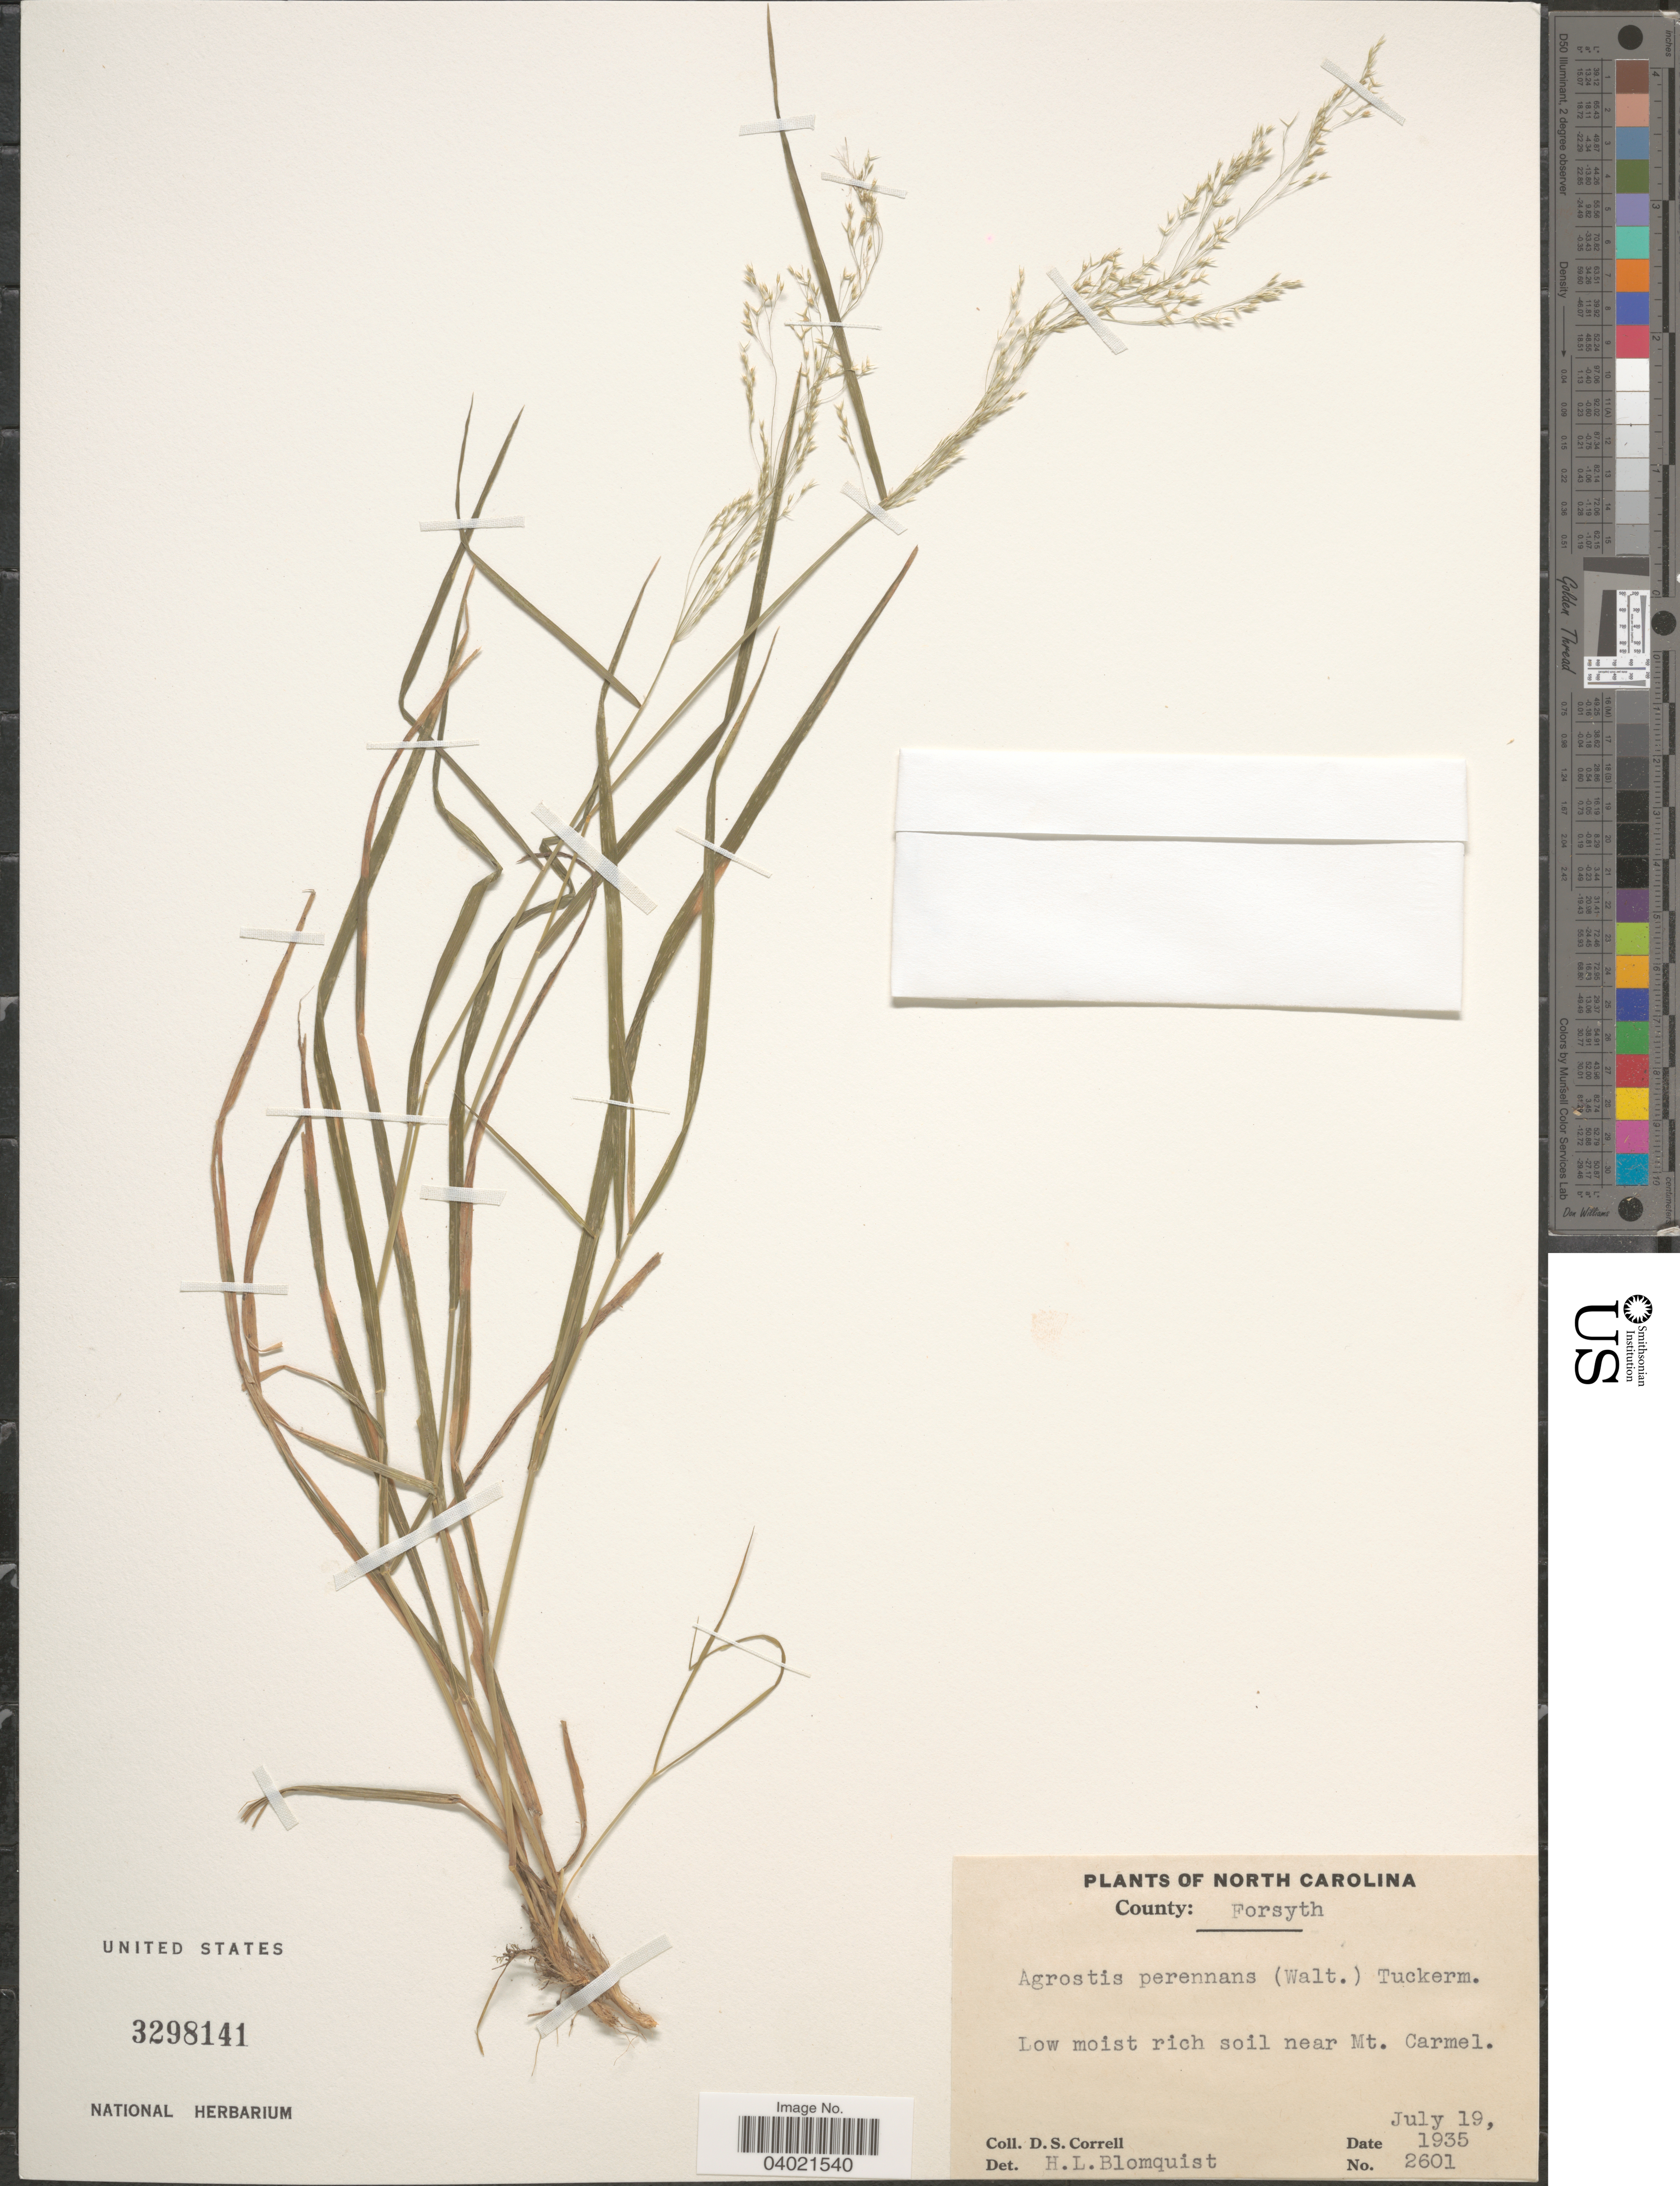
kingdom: Plantae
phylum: Tracheophyta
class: Liliopsida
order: Poales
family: Poaceae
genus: Agrostis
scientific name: Agrostis perennans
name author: (Walter) Tuck.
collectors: D. S. Correll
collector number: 2601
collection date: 1935-07-19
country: United States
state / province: North Carolina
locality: County: Forsyth. Low moist rich soil near Mt. Carmel.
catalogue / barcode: US 3298141